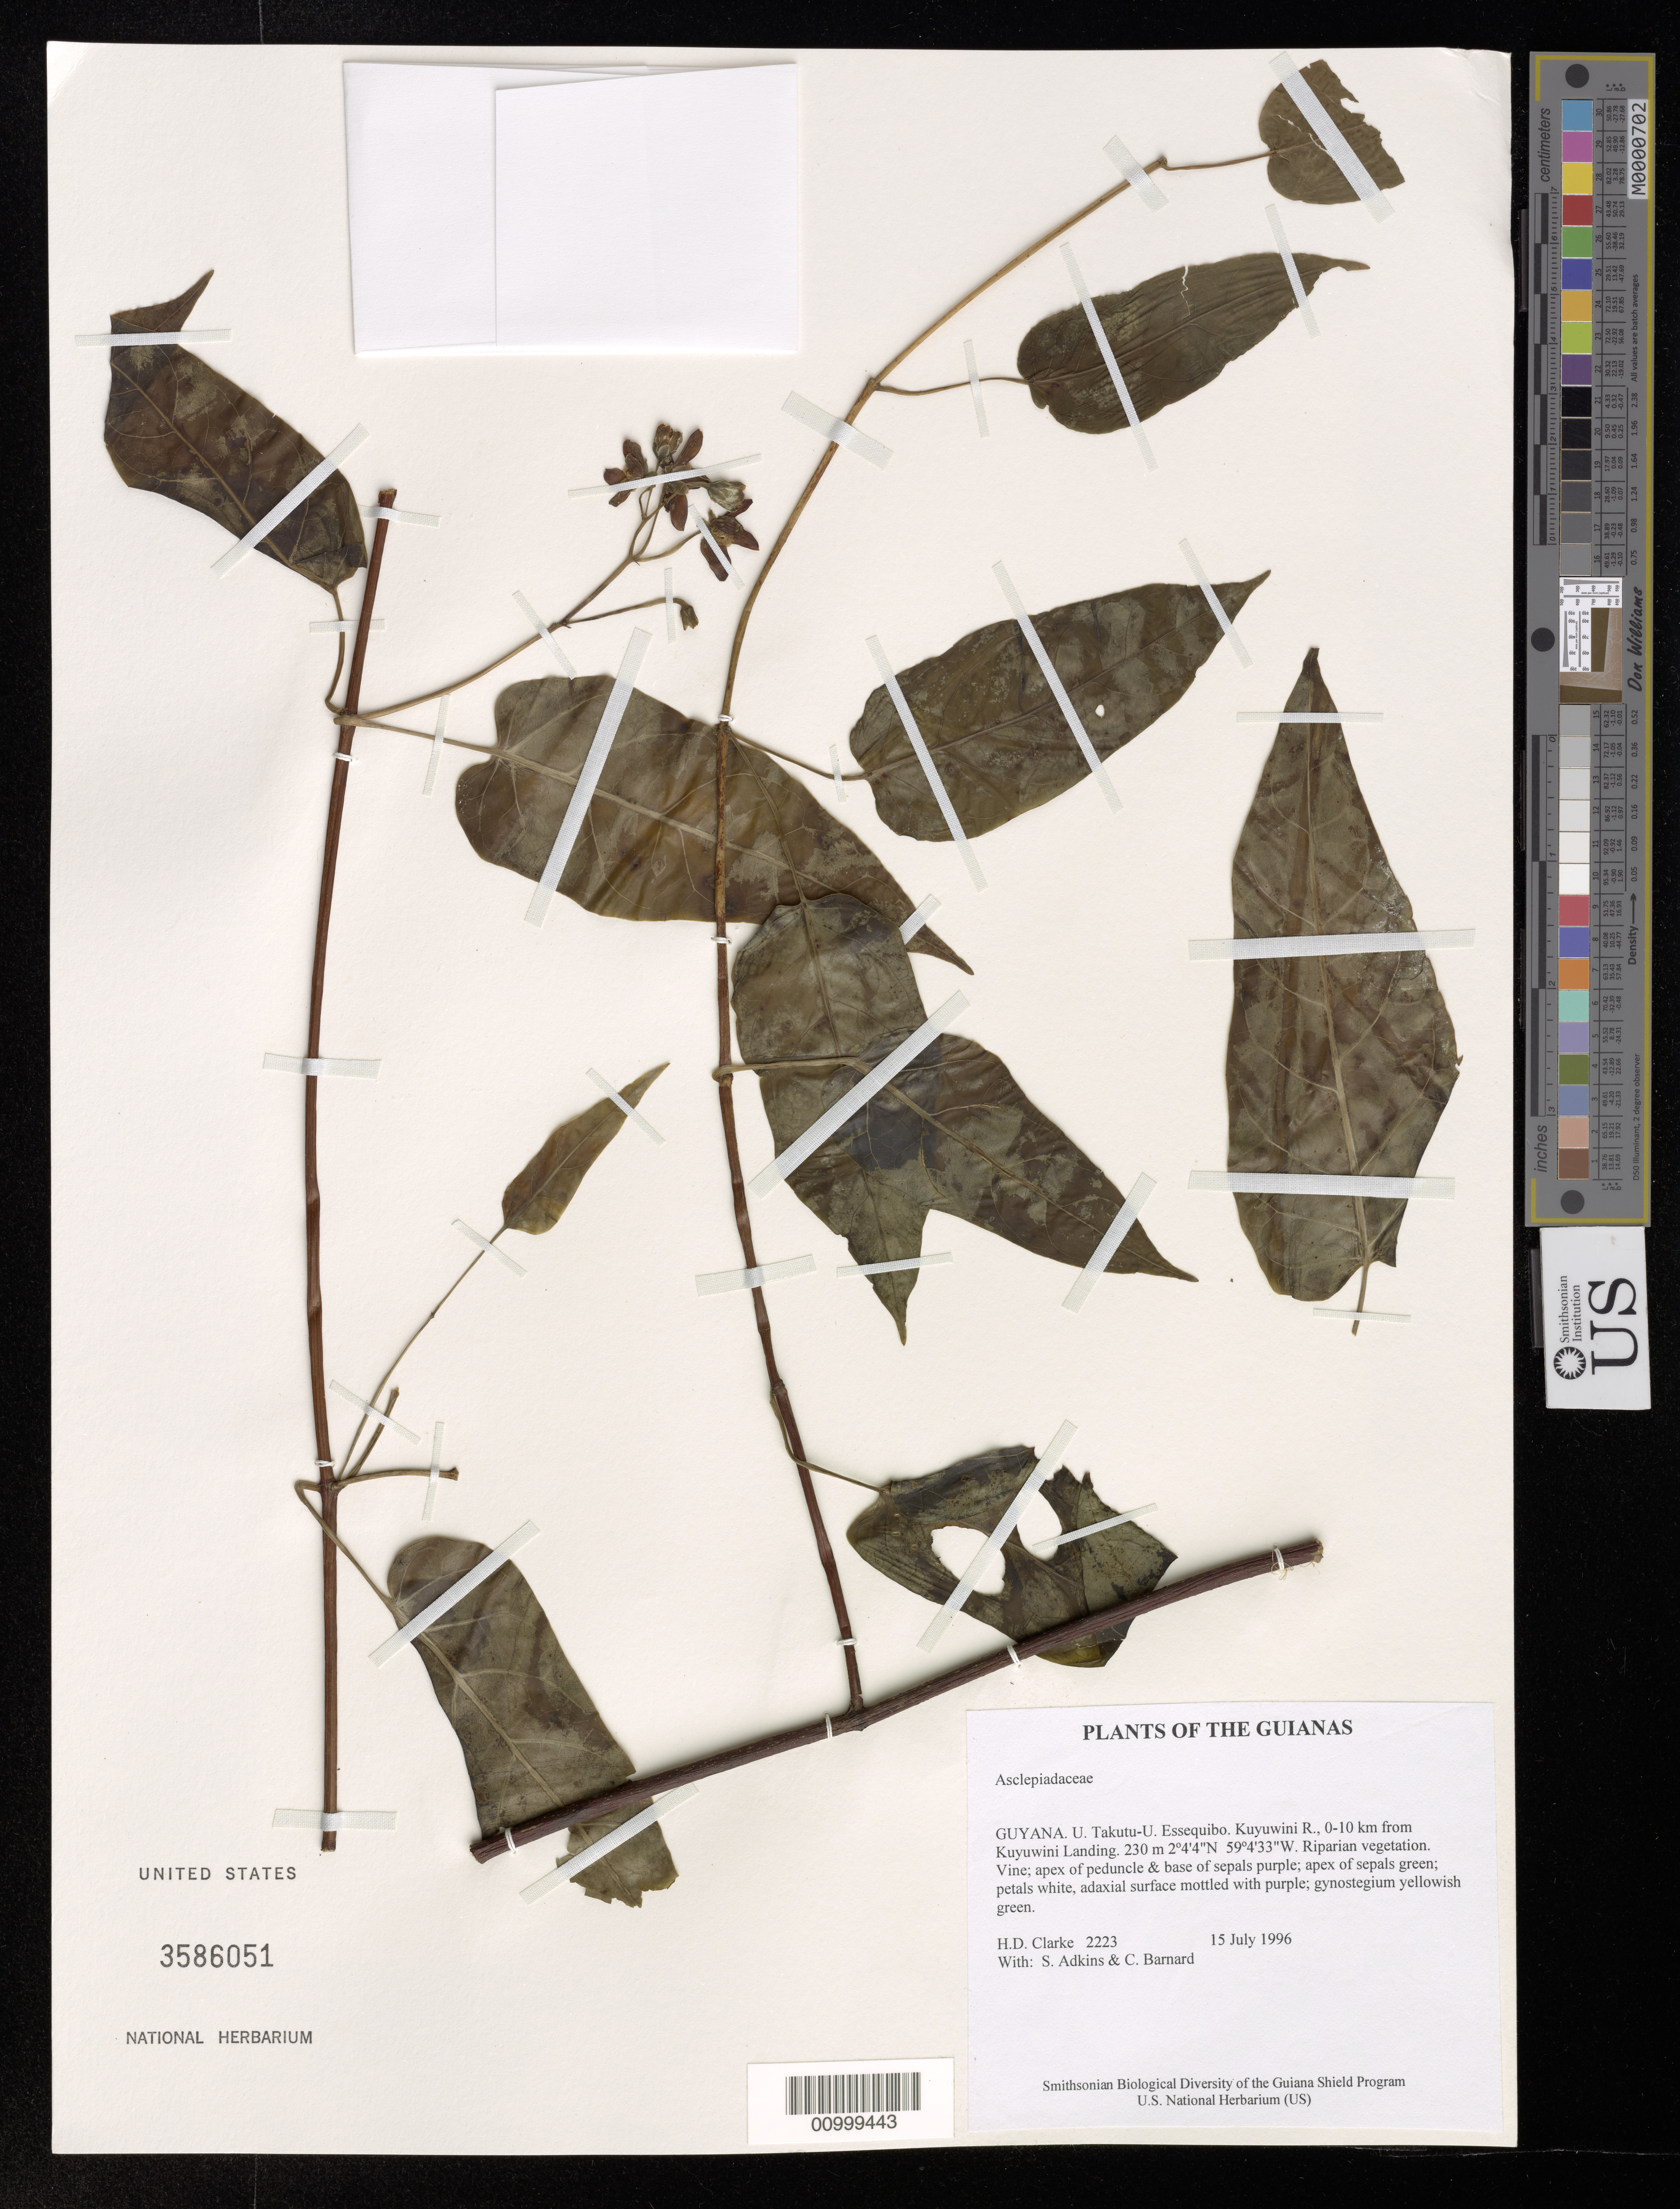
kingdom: Plantae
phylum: Tracheophyta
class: Magnoliopsida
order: Gentianales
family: Apocynaceae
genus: Cynanchum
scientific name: Cynanchum blandum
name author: (Decne.) Sundell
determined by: Strong, Mark T., (BOT), Smithsonian Institution - National Museum of Natural History (UNITED STATES)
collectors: H. D. Clarke, S. Adkins & C. Bernard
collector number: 2223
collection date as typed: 15 July 1996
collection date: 1996-07-15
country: Guyana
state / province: U. Takutu-U. Essequibo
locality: Kuyuwini R., 0-10 km from Kuyuwini Landing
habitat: Riparian vegetation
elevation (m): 230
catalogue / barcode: US 3586051